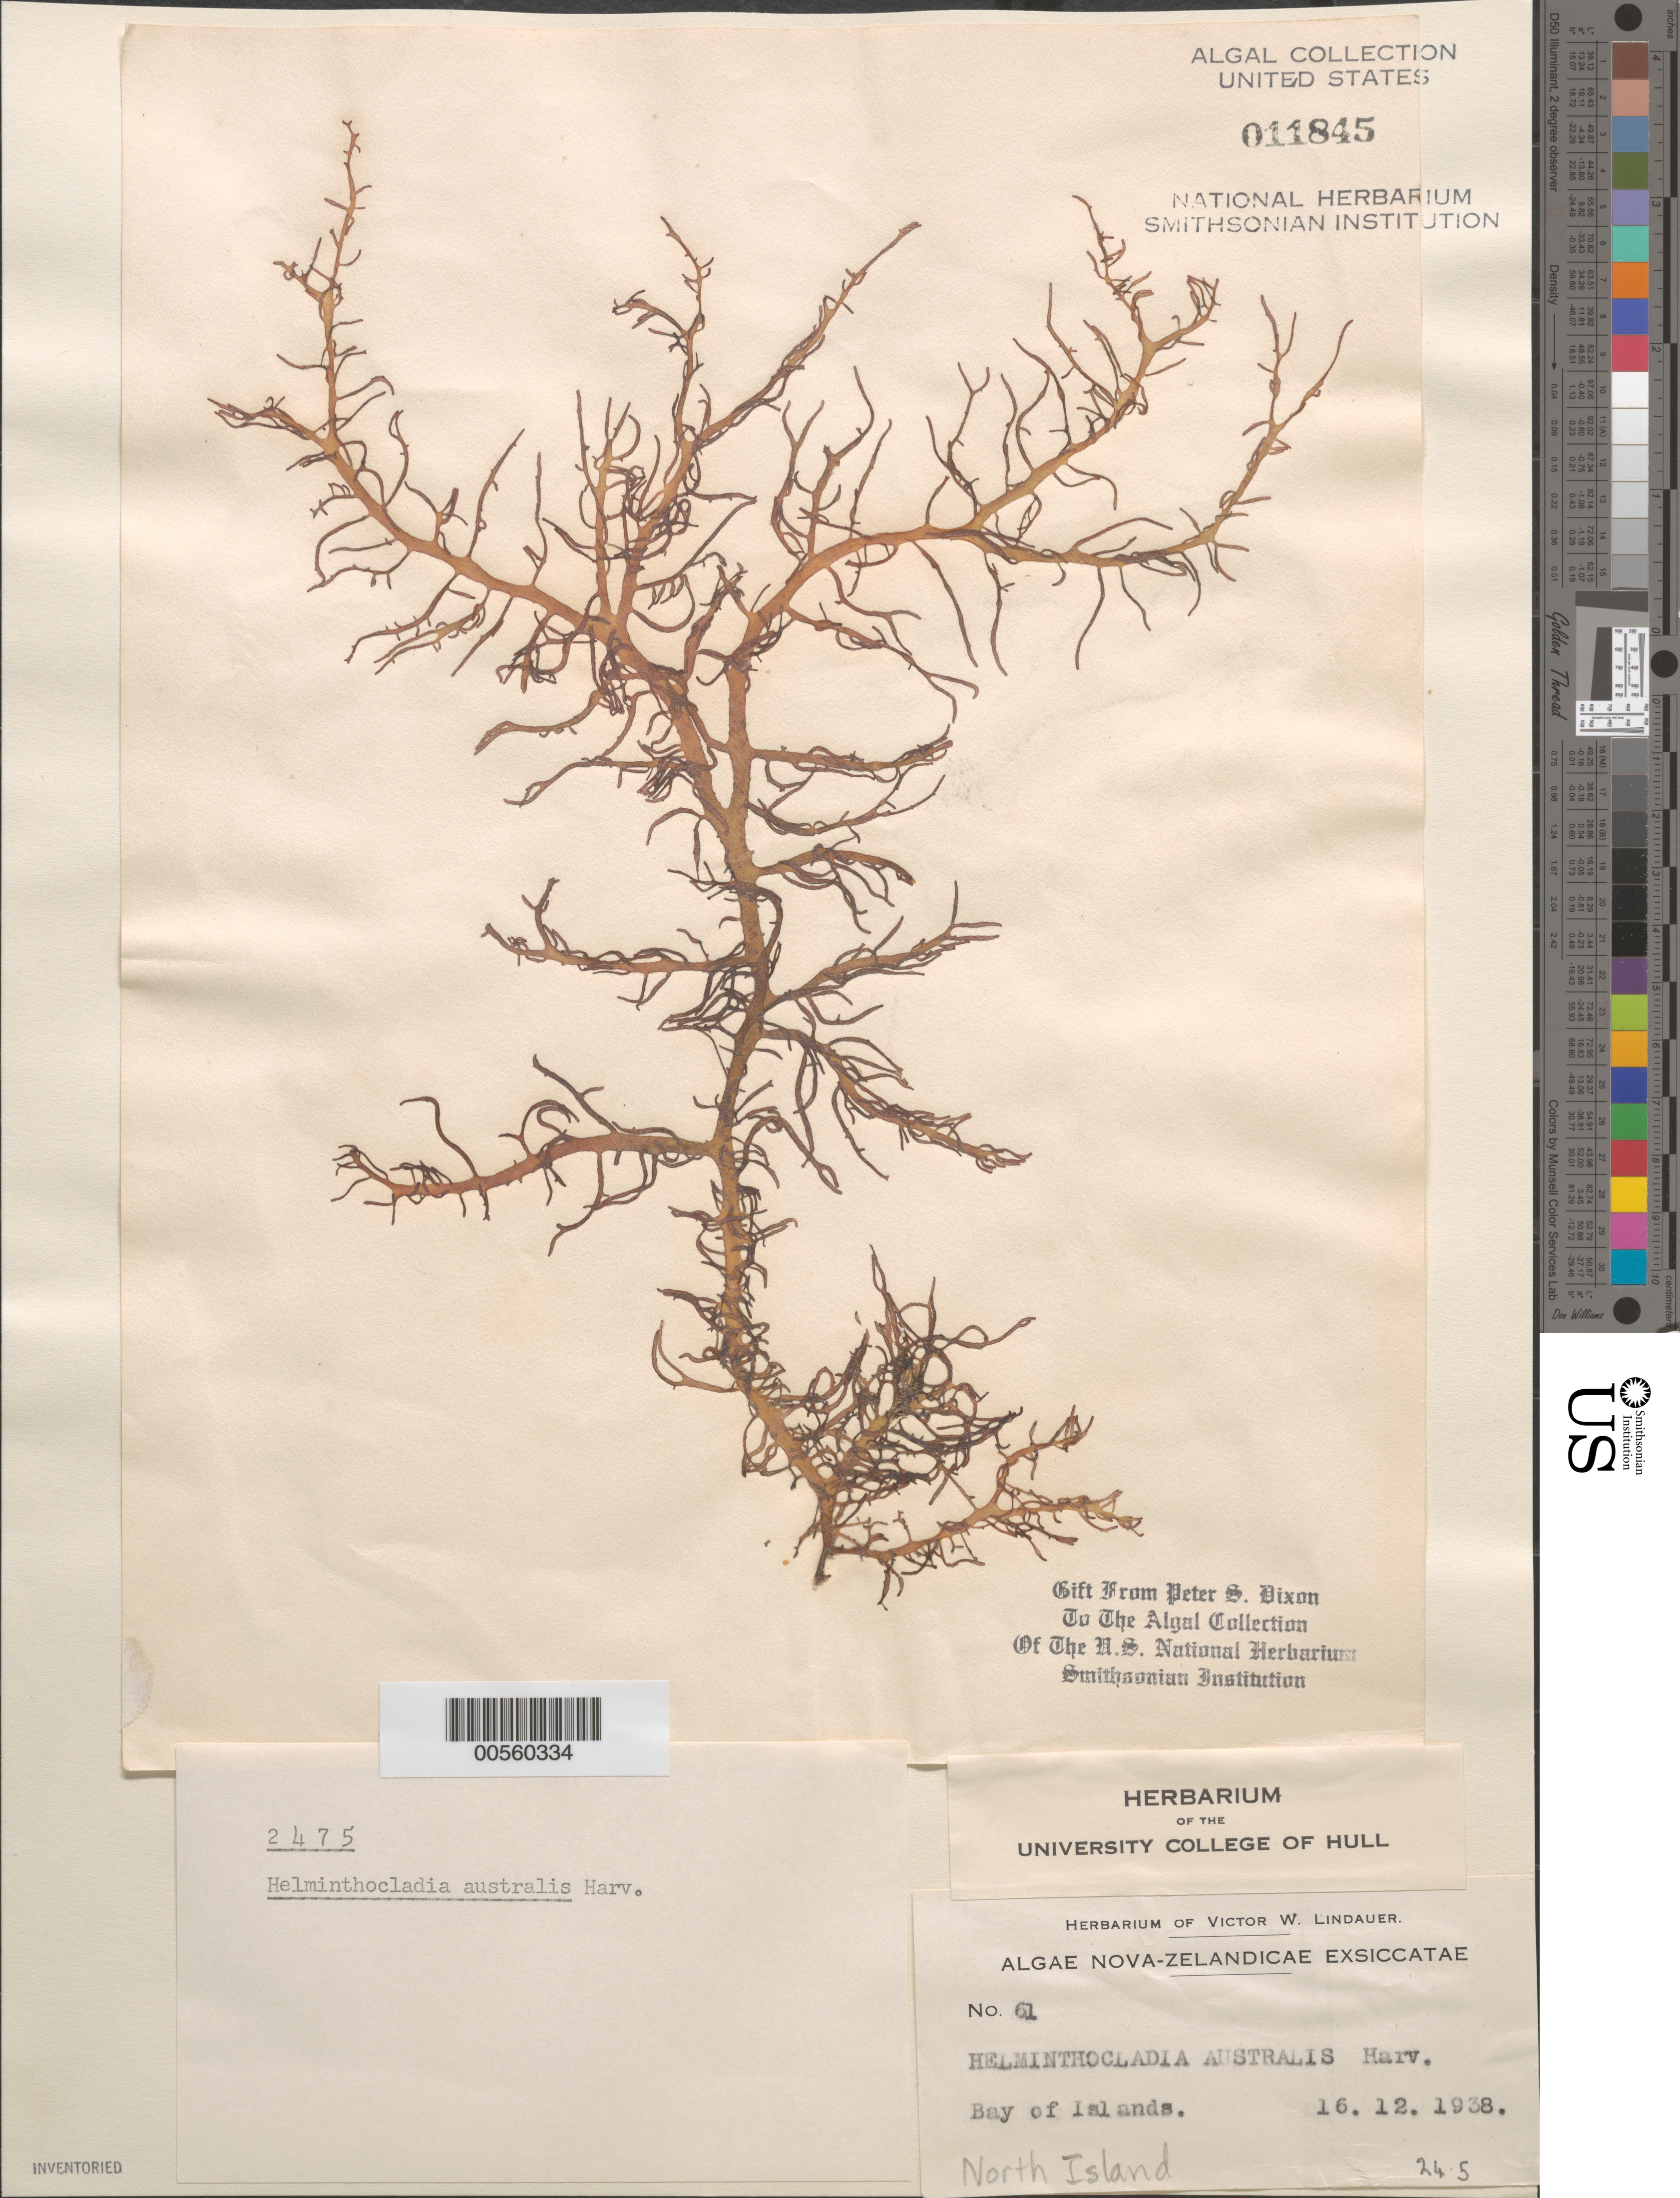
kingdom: Plantae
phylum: Rhodophyta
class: Florideophyceae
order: Nemaliales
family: Liagoraceae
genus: Helminthocladia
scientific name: Helminthocladia australis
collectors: V. Lindauer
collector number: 61 & PSD 2475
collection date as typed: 16 Dec 1938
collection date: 1938-12-16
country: New Zealand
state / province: Northland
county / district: Far North District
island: North Island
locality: Bay of Islands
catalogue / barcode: US 11845